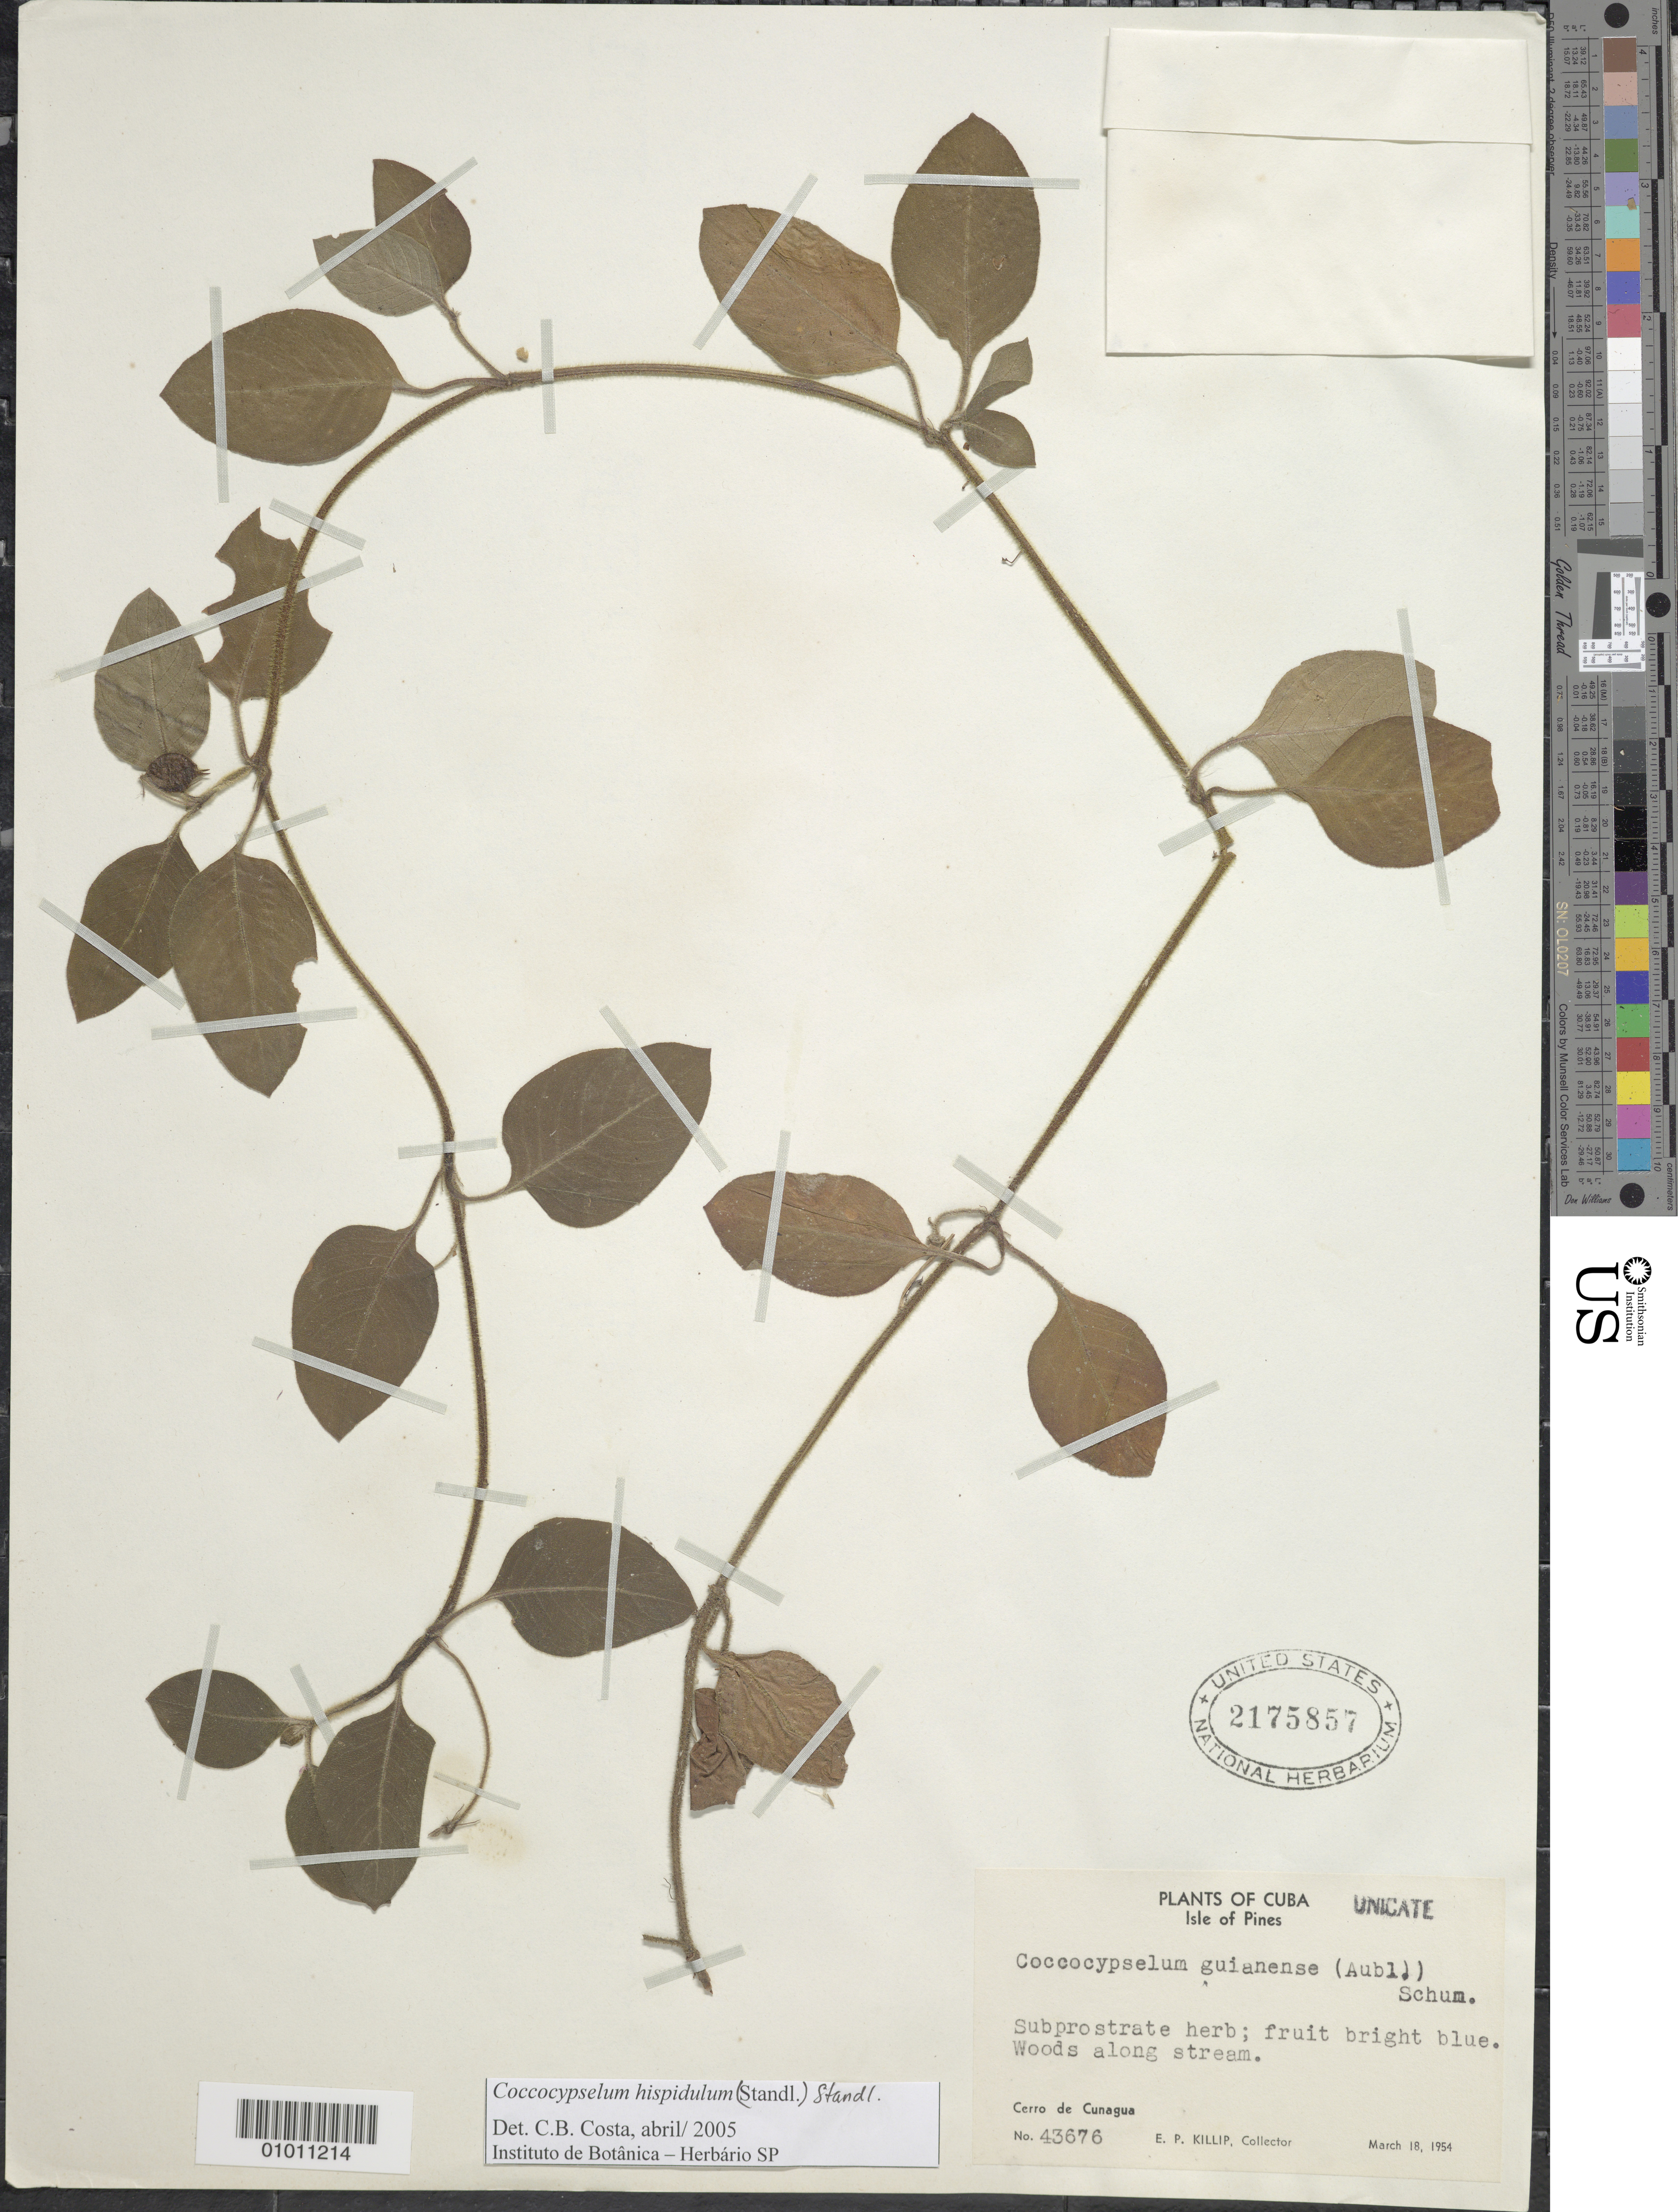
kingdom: Plantae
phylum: Tracheophyta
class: Magnoliopsida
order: Gentianales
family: Rubiaceae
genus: Coccocypselum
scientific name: Coccocypselum hispidulum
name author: (Standl.) Standl.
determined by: Costa, C. B.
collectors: E. P. Killip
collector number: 43676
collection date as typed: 18 Mar 1954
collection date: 1954-03-18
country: Cuba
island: Isla de la Juventud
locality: Isle of Pines, Cerro de Cunagua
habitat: Woods along stream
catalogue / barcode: US 2175857